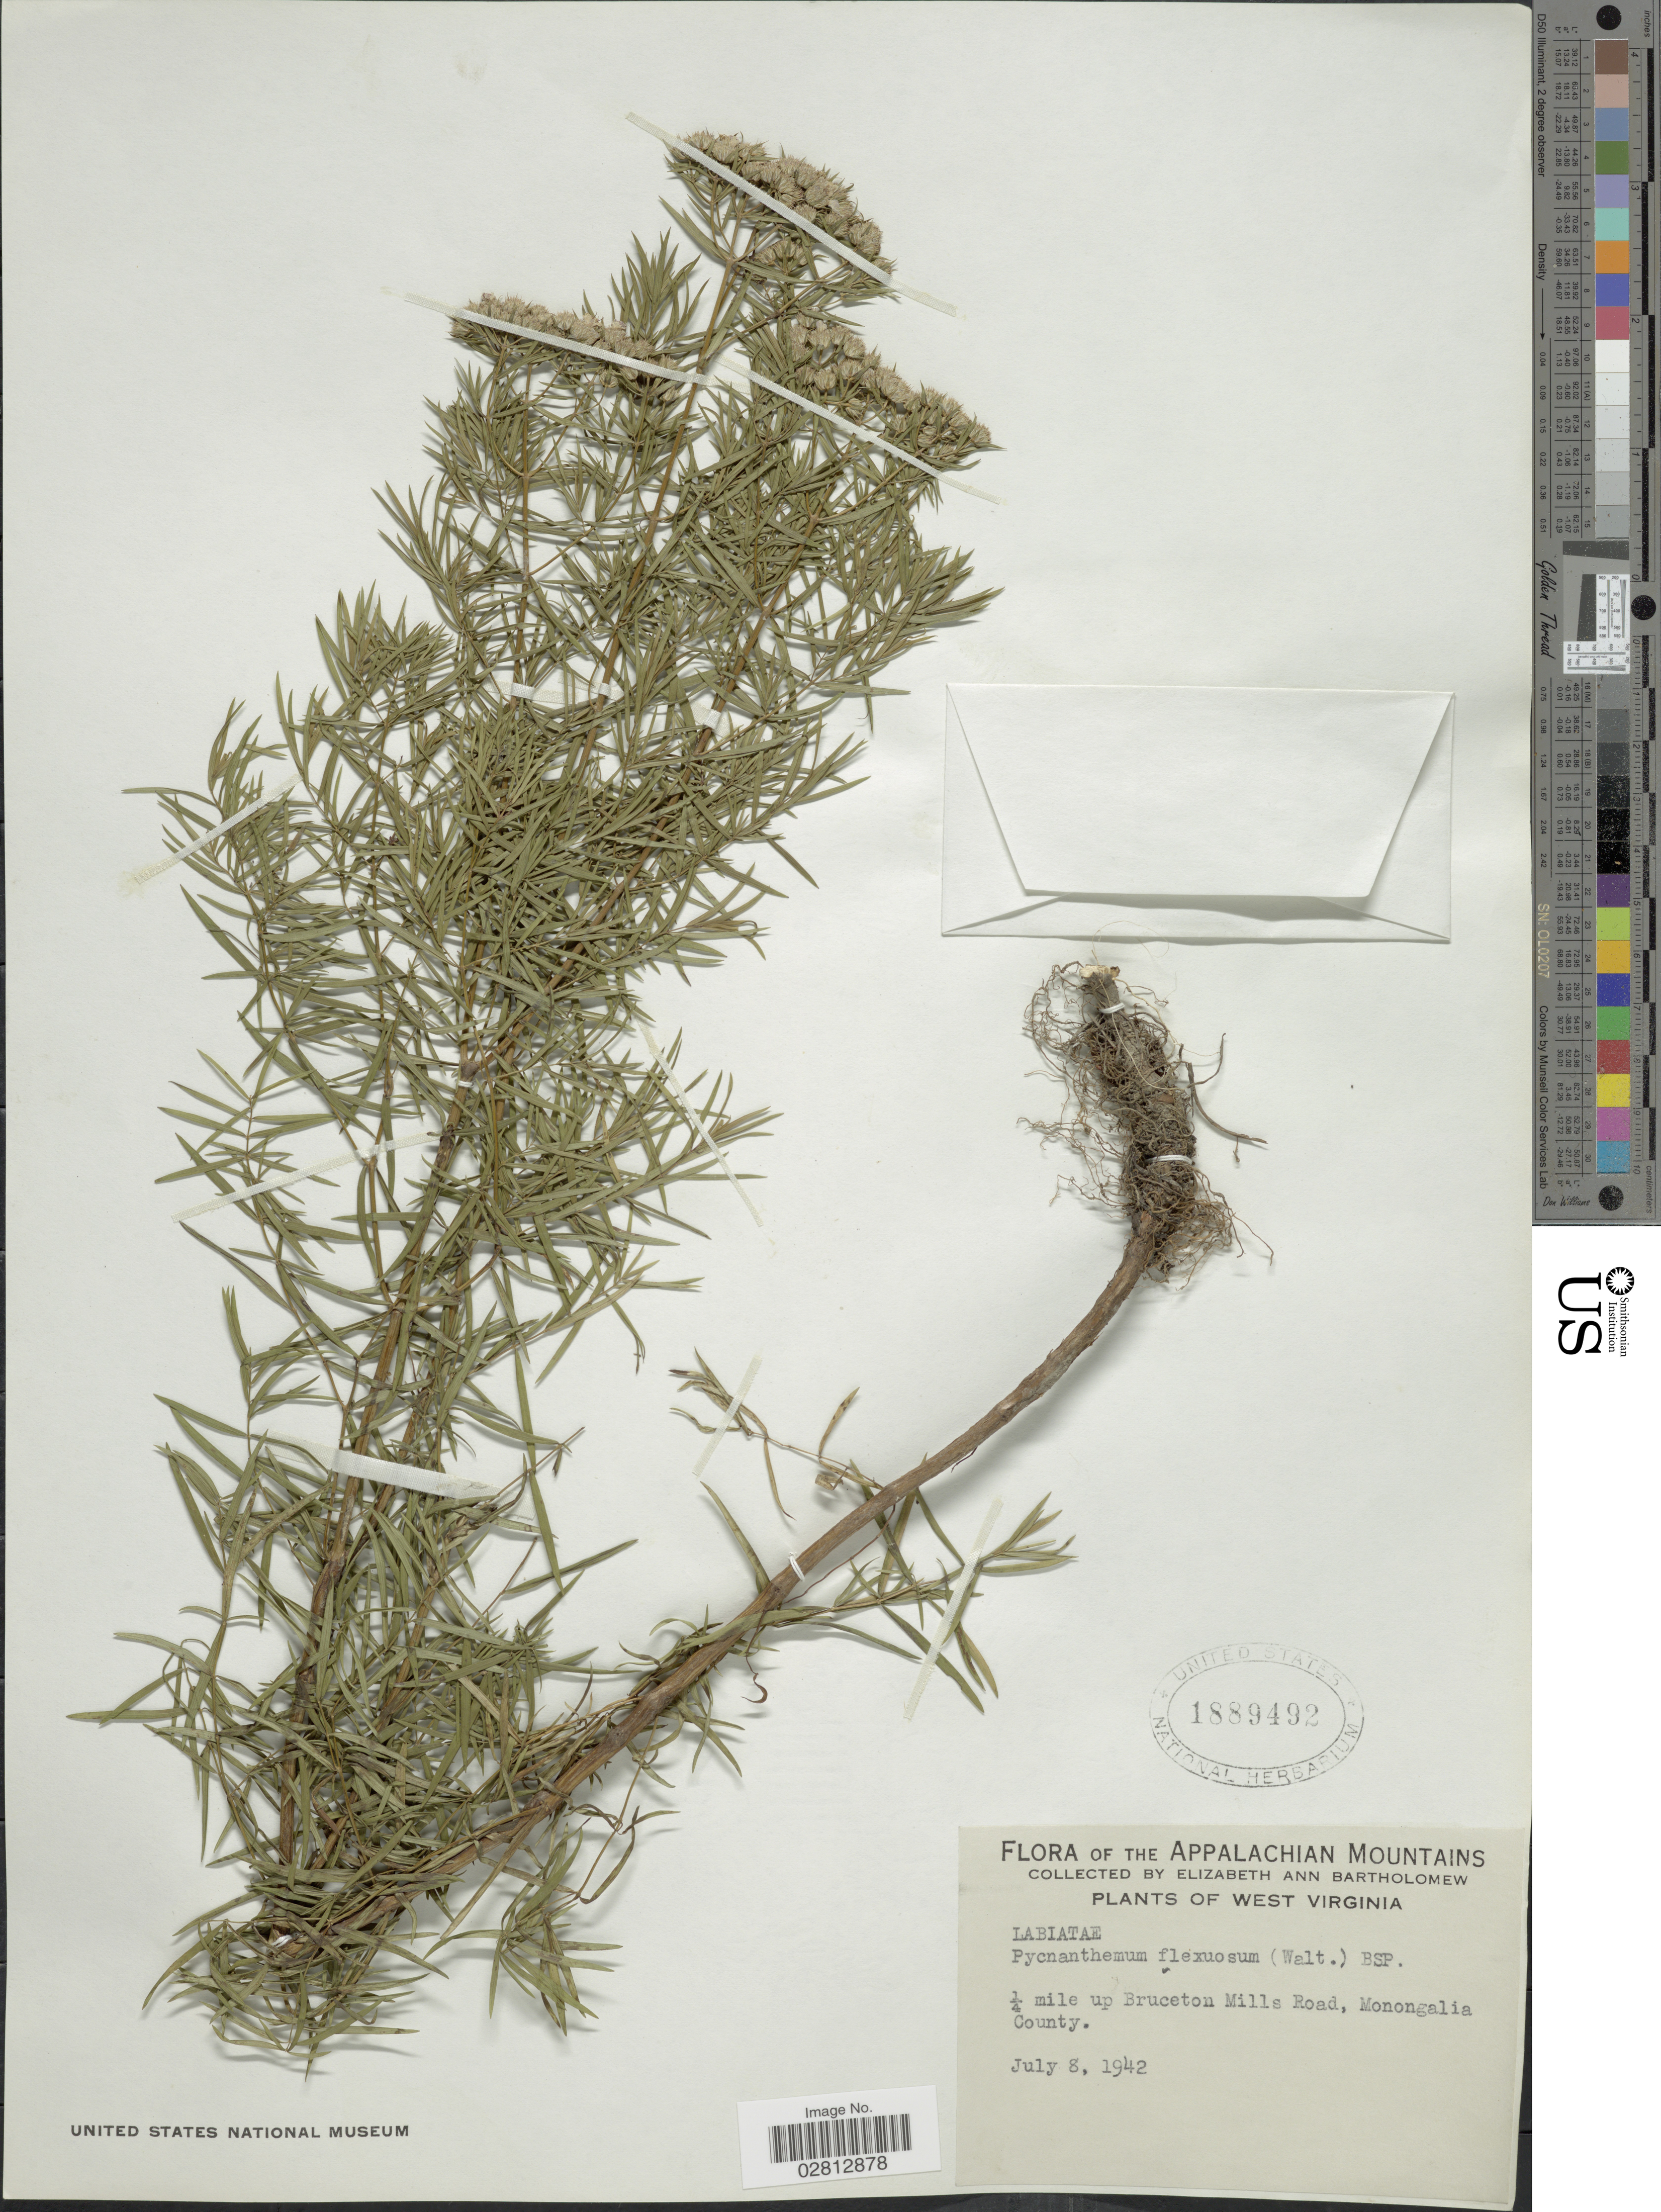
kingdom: Plantae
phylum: Tracheophyta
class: Magnoliopsida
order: Lamiales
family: Lamiaceae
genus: Pycnanthemum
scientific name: Pycnanthemum tenuifolium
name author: Schrad.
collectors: E. Bartholomew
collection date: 1942-07-08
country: United States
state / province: West Virginia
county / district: Monongalia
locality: Appalachian Mountains. ¼ mile up Bruceton Mills Road, Monongalia County.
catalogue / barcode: US 1889492